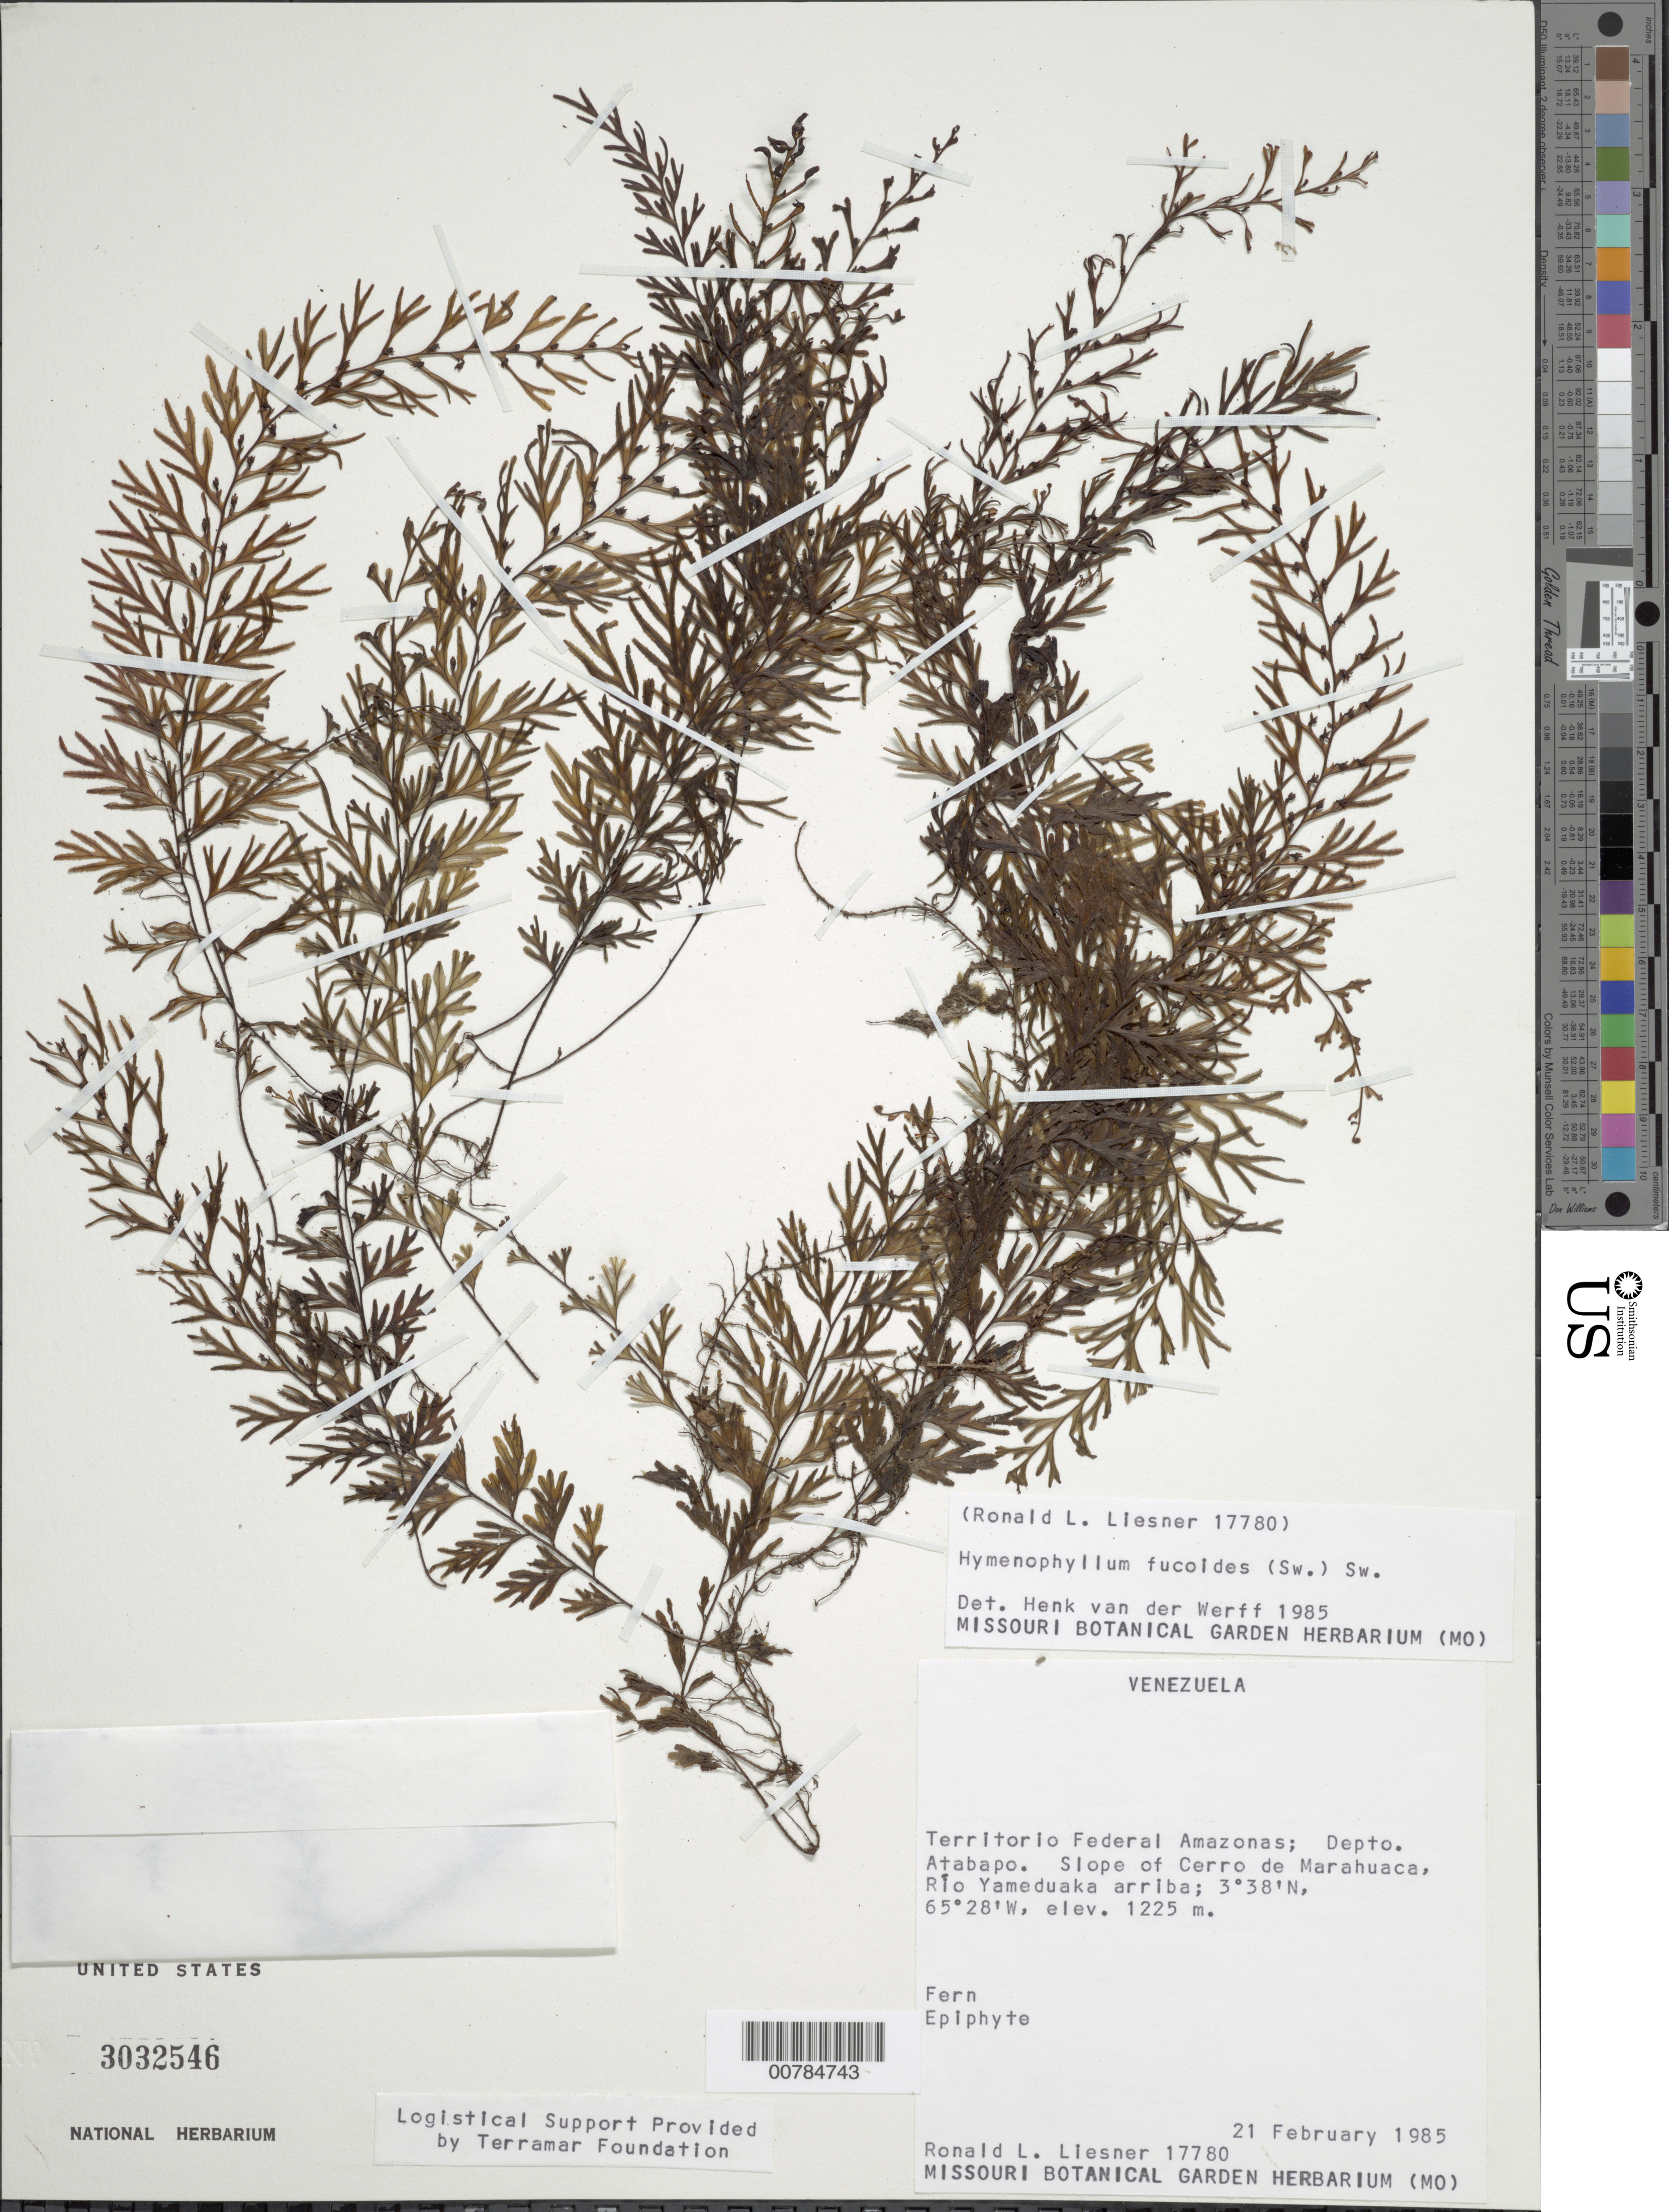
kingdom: Plantae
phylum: Tracheophyta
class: Polypodiopsida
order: Hymenophyllales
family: Hymenophyllaceae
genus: Hymenophyllum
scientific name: Hymenophyllum fucoides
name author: (Sw.) Sw.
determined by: van der Werff, H., (MO), Missouri Botanical Garden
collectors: R. L. Liesner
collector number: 17780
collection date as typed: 21-Feb-85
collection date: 1985-02-21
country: Venezuela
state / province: Amazonas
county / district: Atabapo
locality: Cerro de Marahuaca slope, Río Yameduaka arriba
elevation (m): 1225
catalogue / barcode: US 3032546